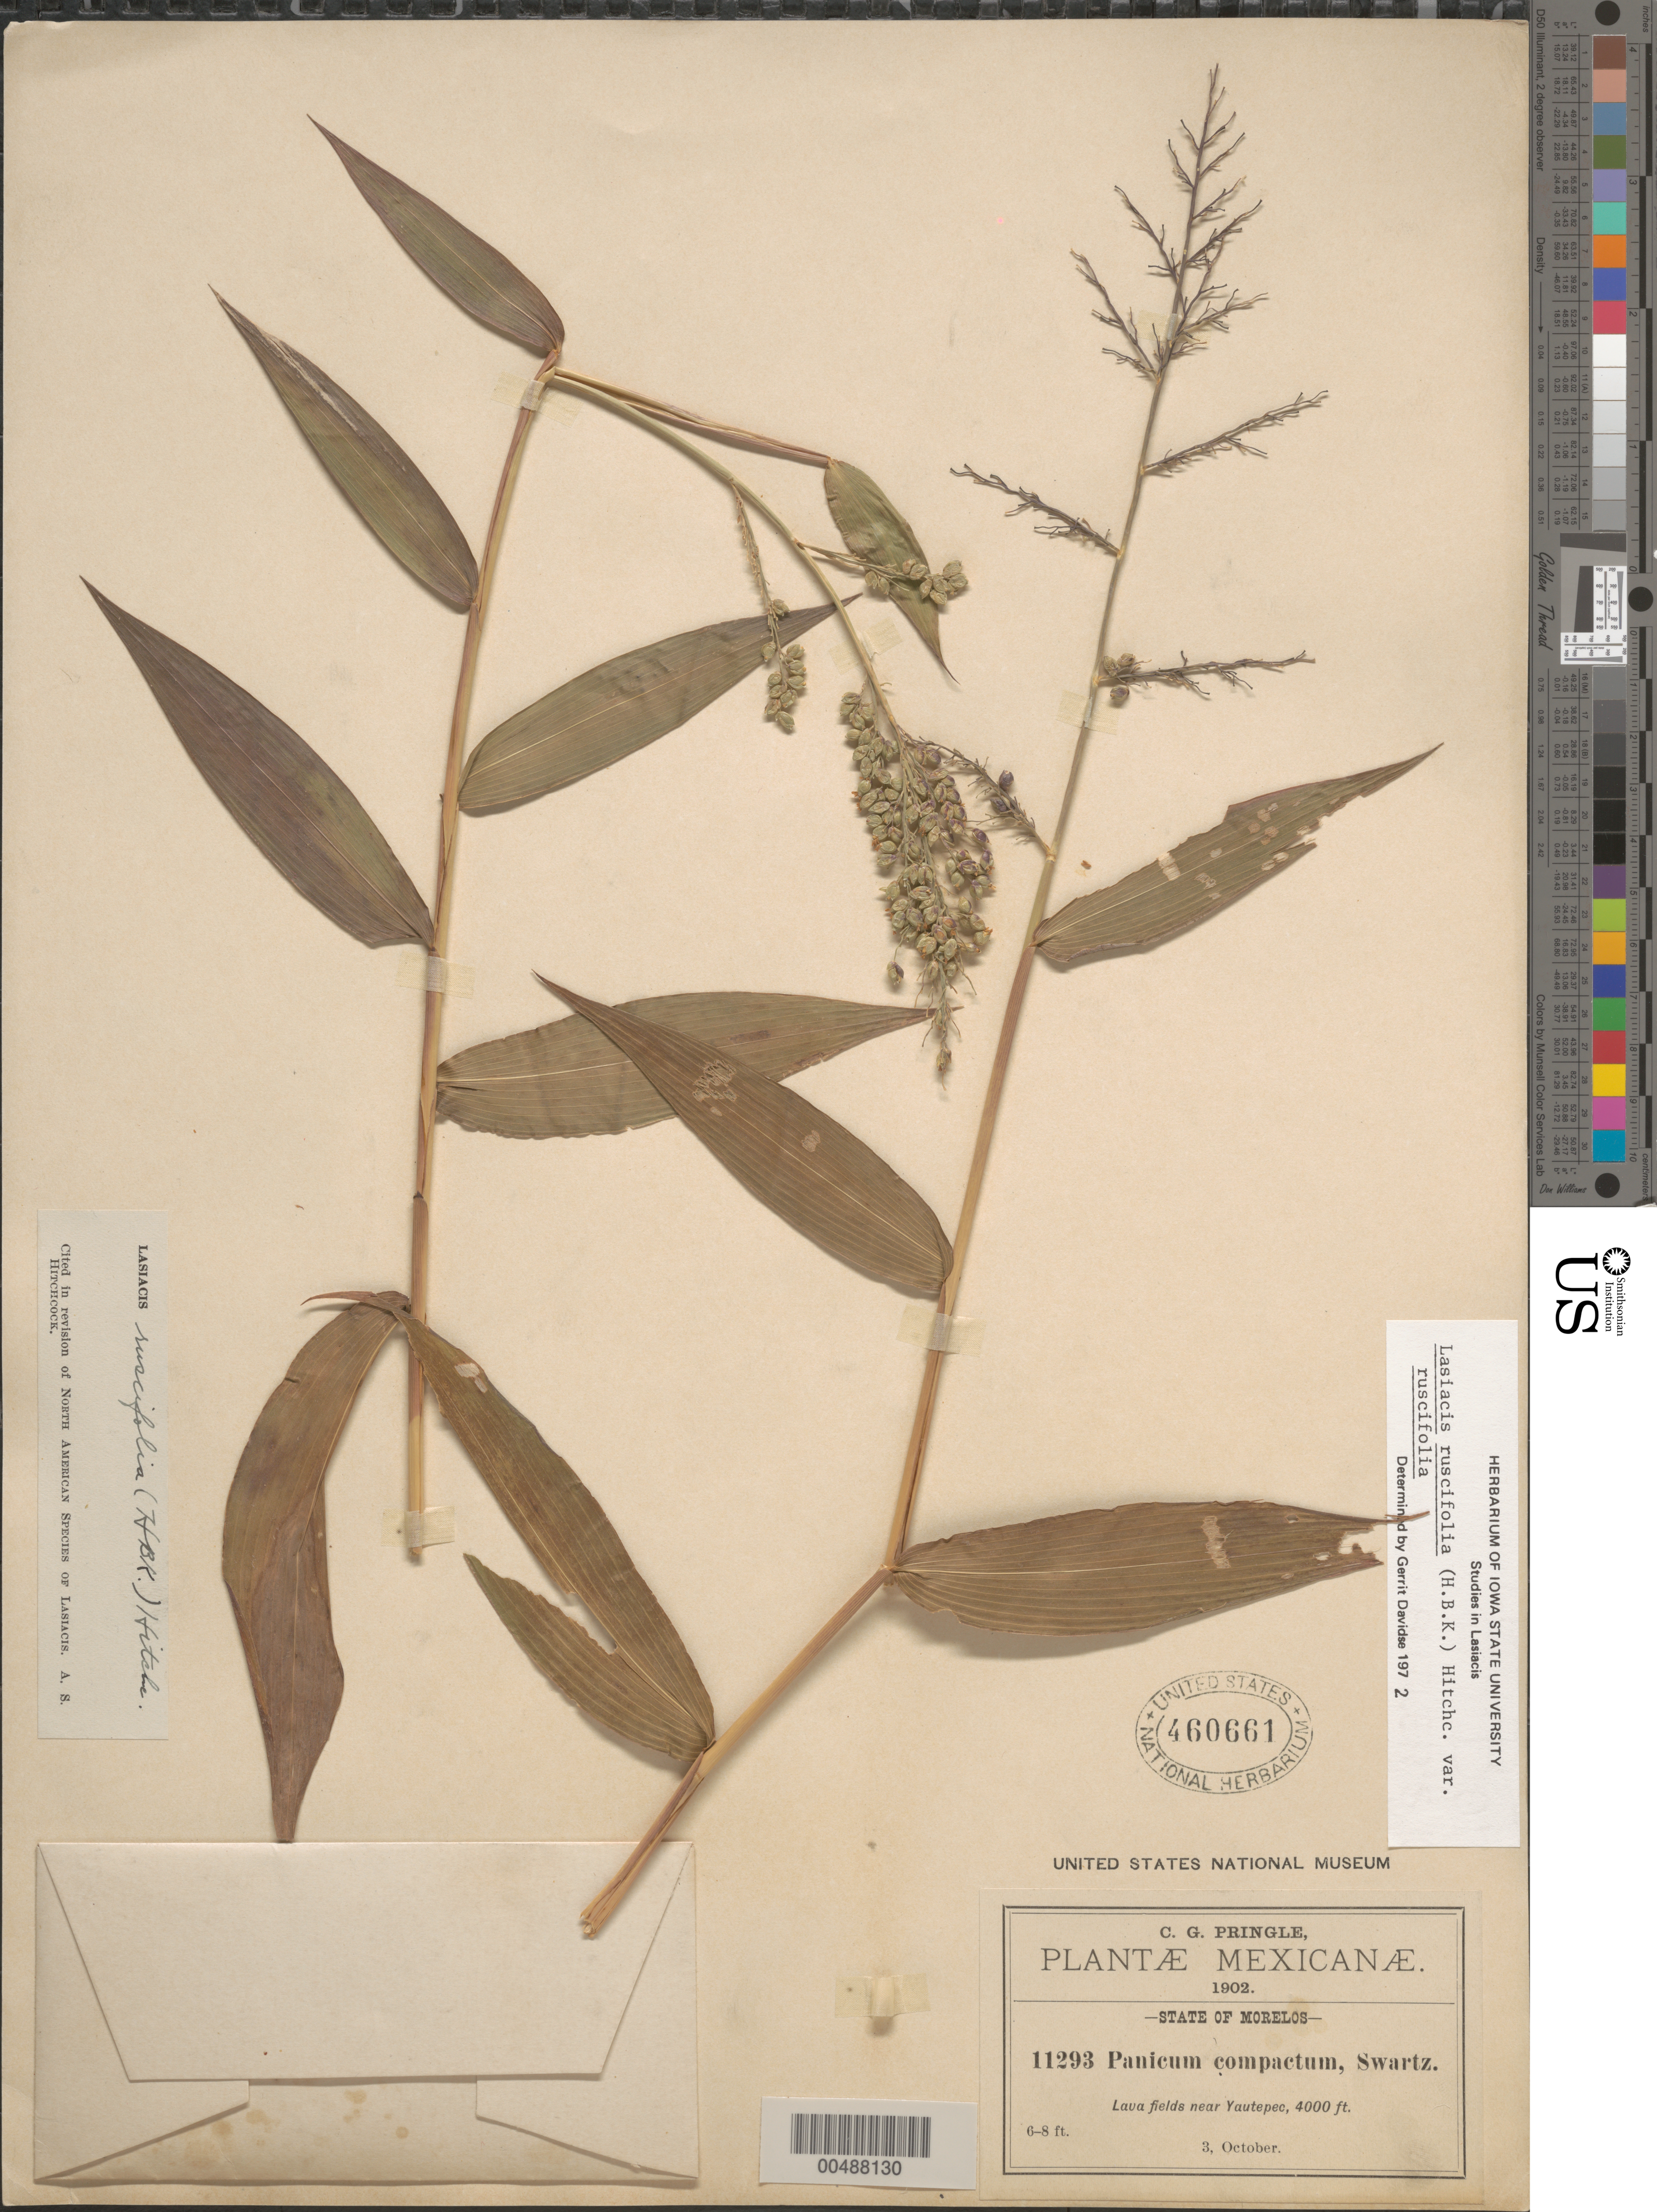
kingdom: Plantae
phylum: Tracheophyta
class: Liliopsida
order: Poales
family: Poaceae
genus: Lasiacis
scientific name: Lasiacis ruscifolia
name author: (Kunth) Hitchc.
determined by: Davidse, Gerrit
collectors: C. G. Pringle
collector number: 11293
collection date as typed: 3 Oct 1902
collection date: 1902-10-03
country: Mexico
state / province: Morelos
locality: Near Yautepec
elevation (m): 1219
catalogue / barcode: US 460661